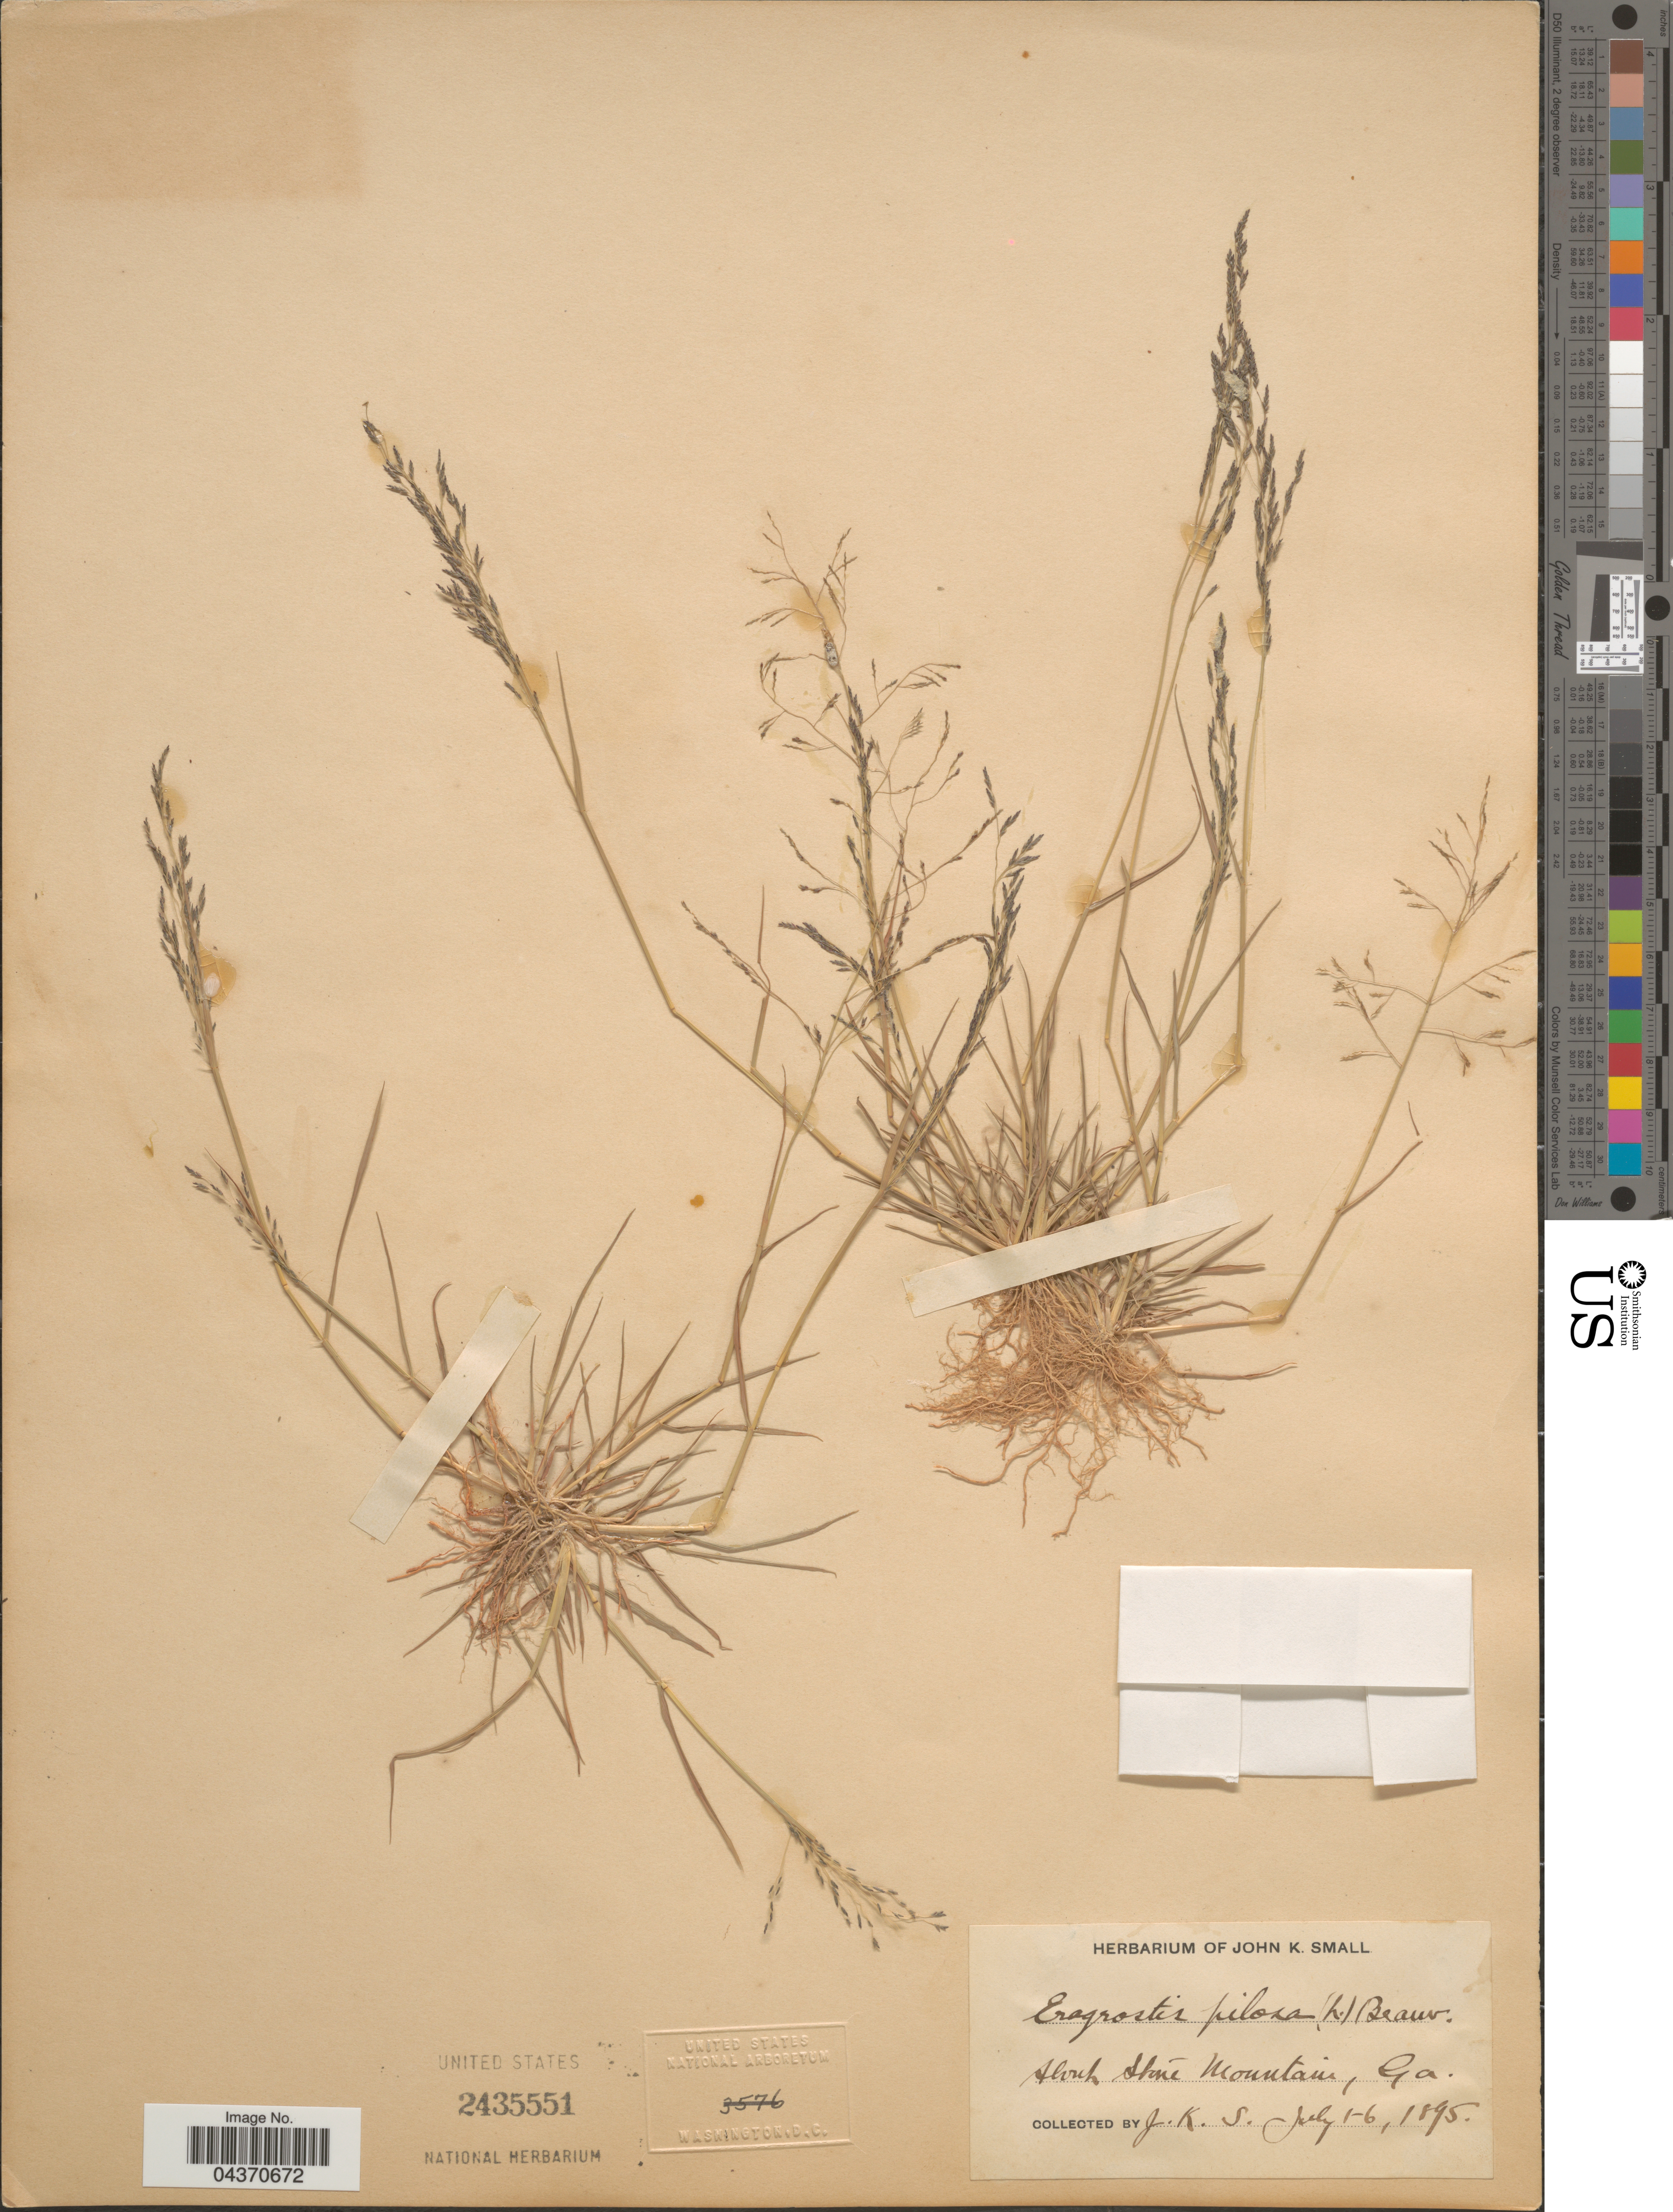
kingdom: Plantae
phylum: Tracheophyta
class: Liliopsida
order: Poales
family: Poaceae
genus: Eragrostis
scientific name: Eragrostis pilosa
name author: (L.) P. Beauv.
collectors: J. K. Small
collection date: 1895-07-01/1895-07-06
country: United States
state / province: Georgia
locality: About Stone Mountains.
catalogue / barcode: US 2435551